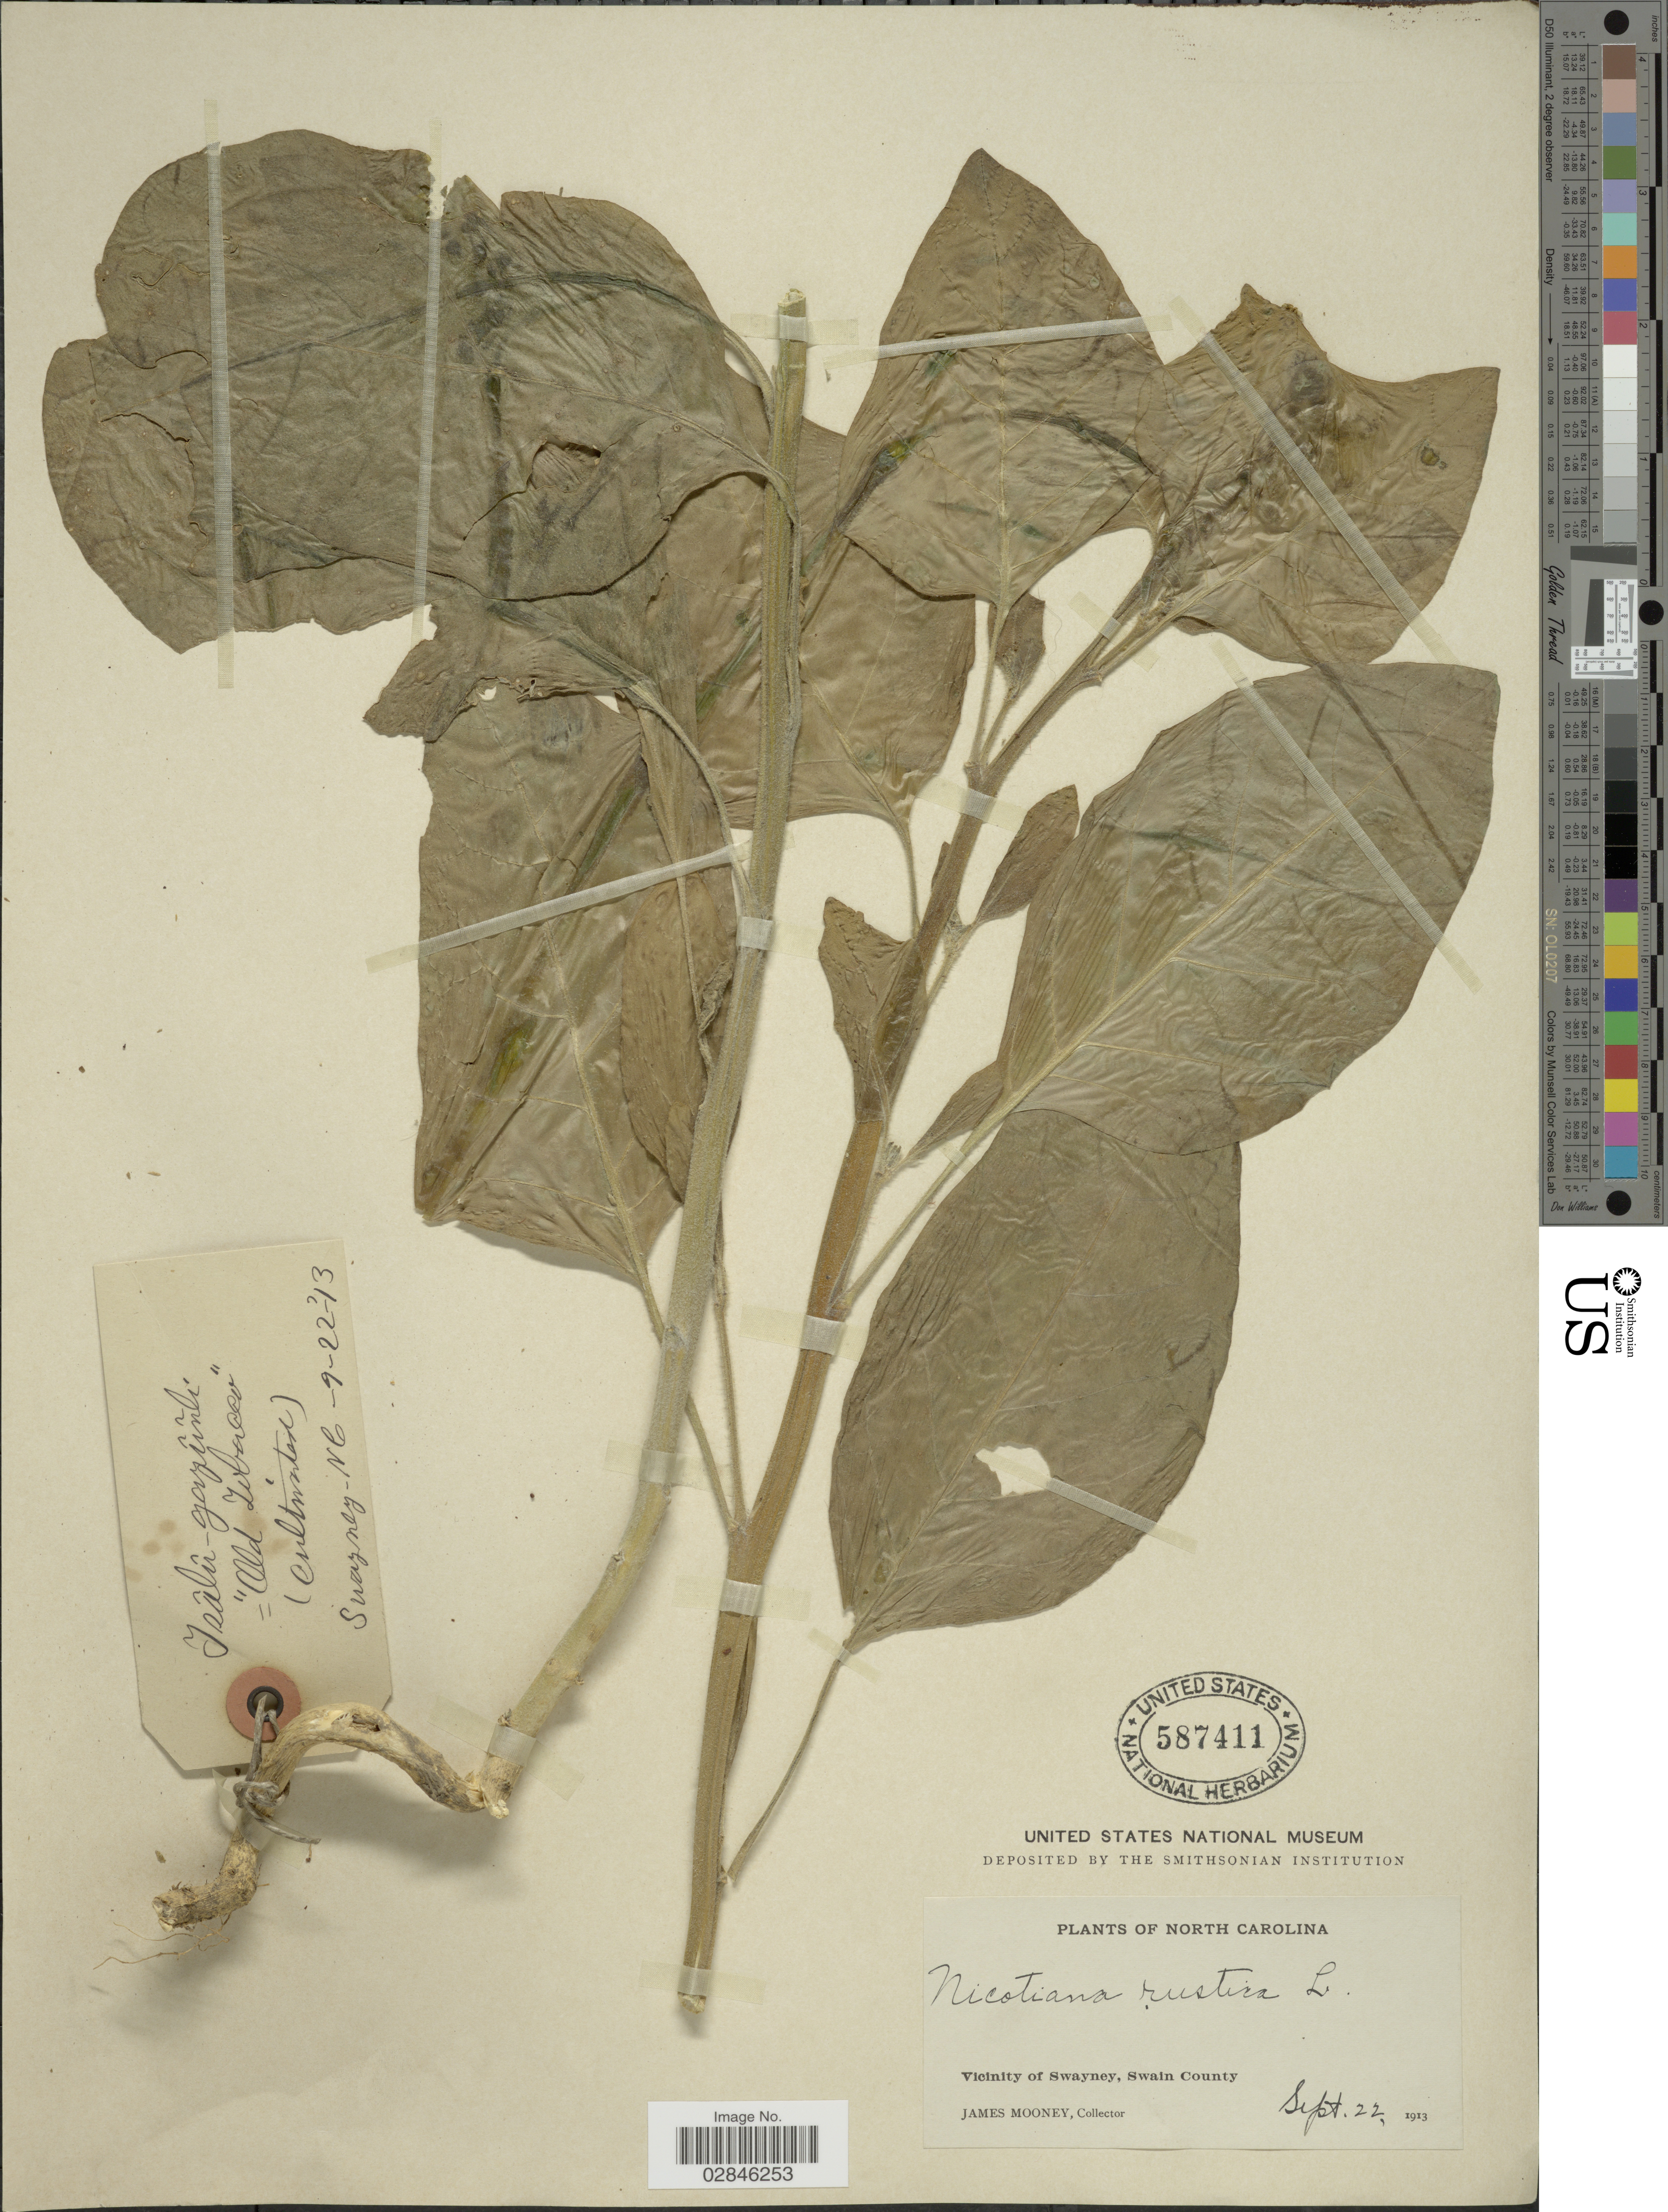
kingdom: Plantae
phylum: Tracheophyta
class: Magnoliopsida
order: Solanales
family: Solanaceae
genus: Nicotiana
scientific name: Nicotiana rustica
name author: L.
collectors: J. Mooney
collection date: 1913-09-22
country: United States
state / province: North Carolina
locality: Vicinity of Swayney, Swain County.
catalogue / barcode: US 587411